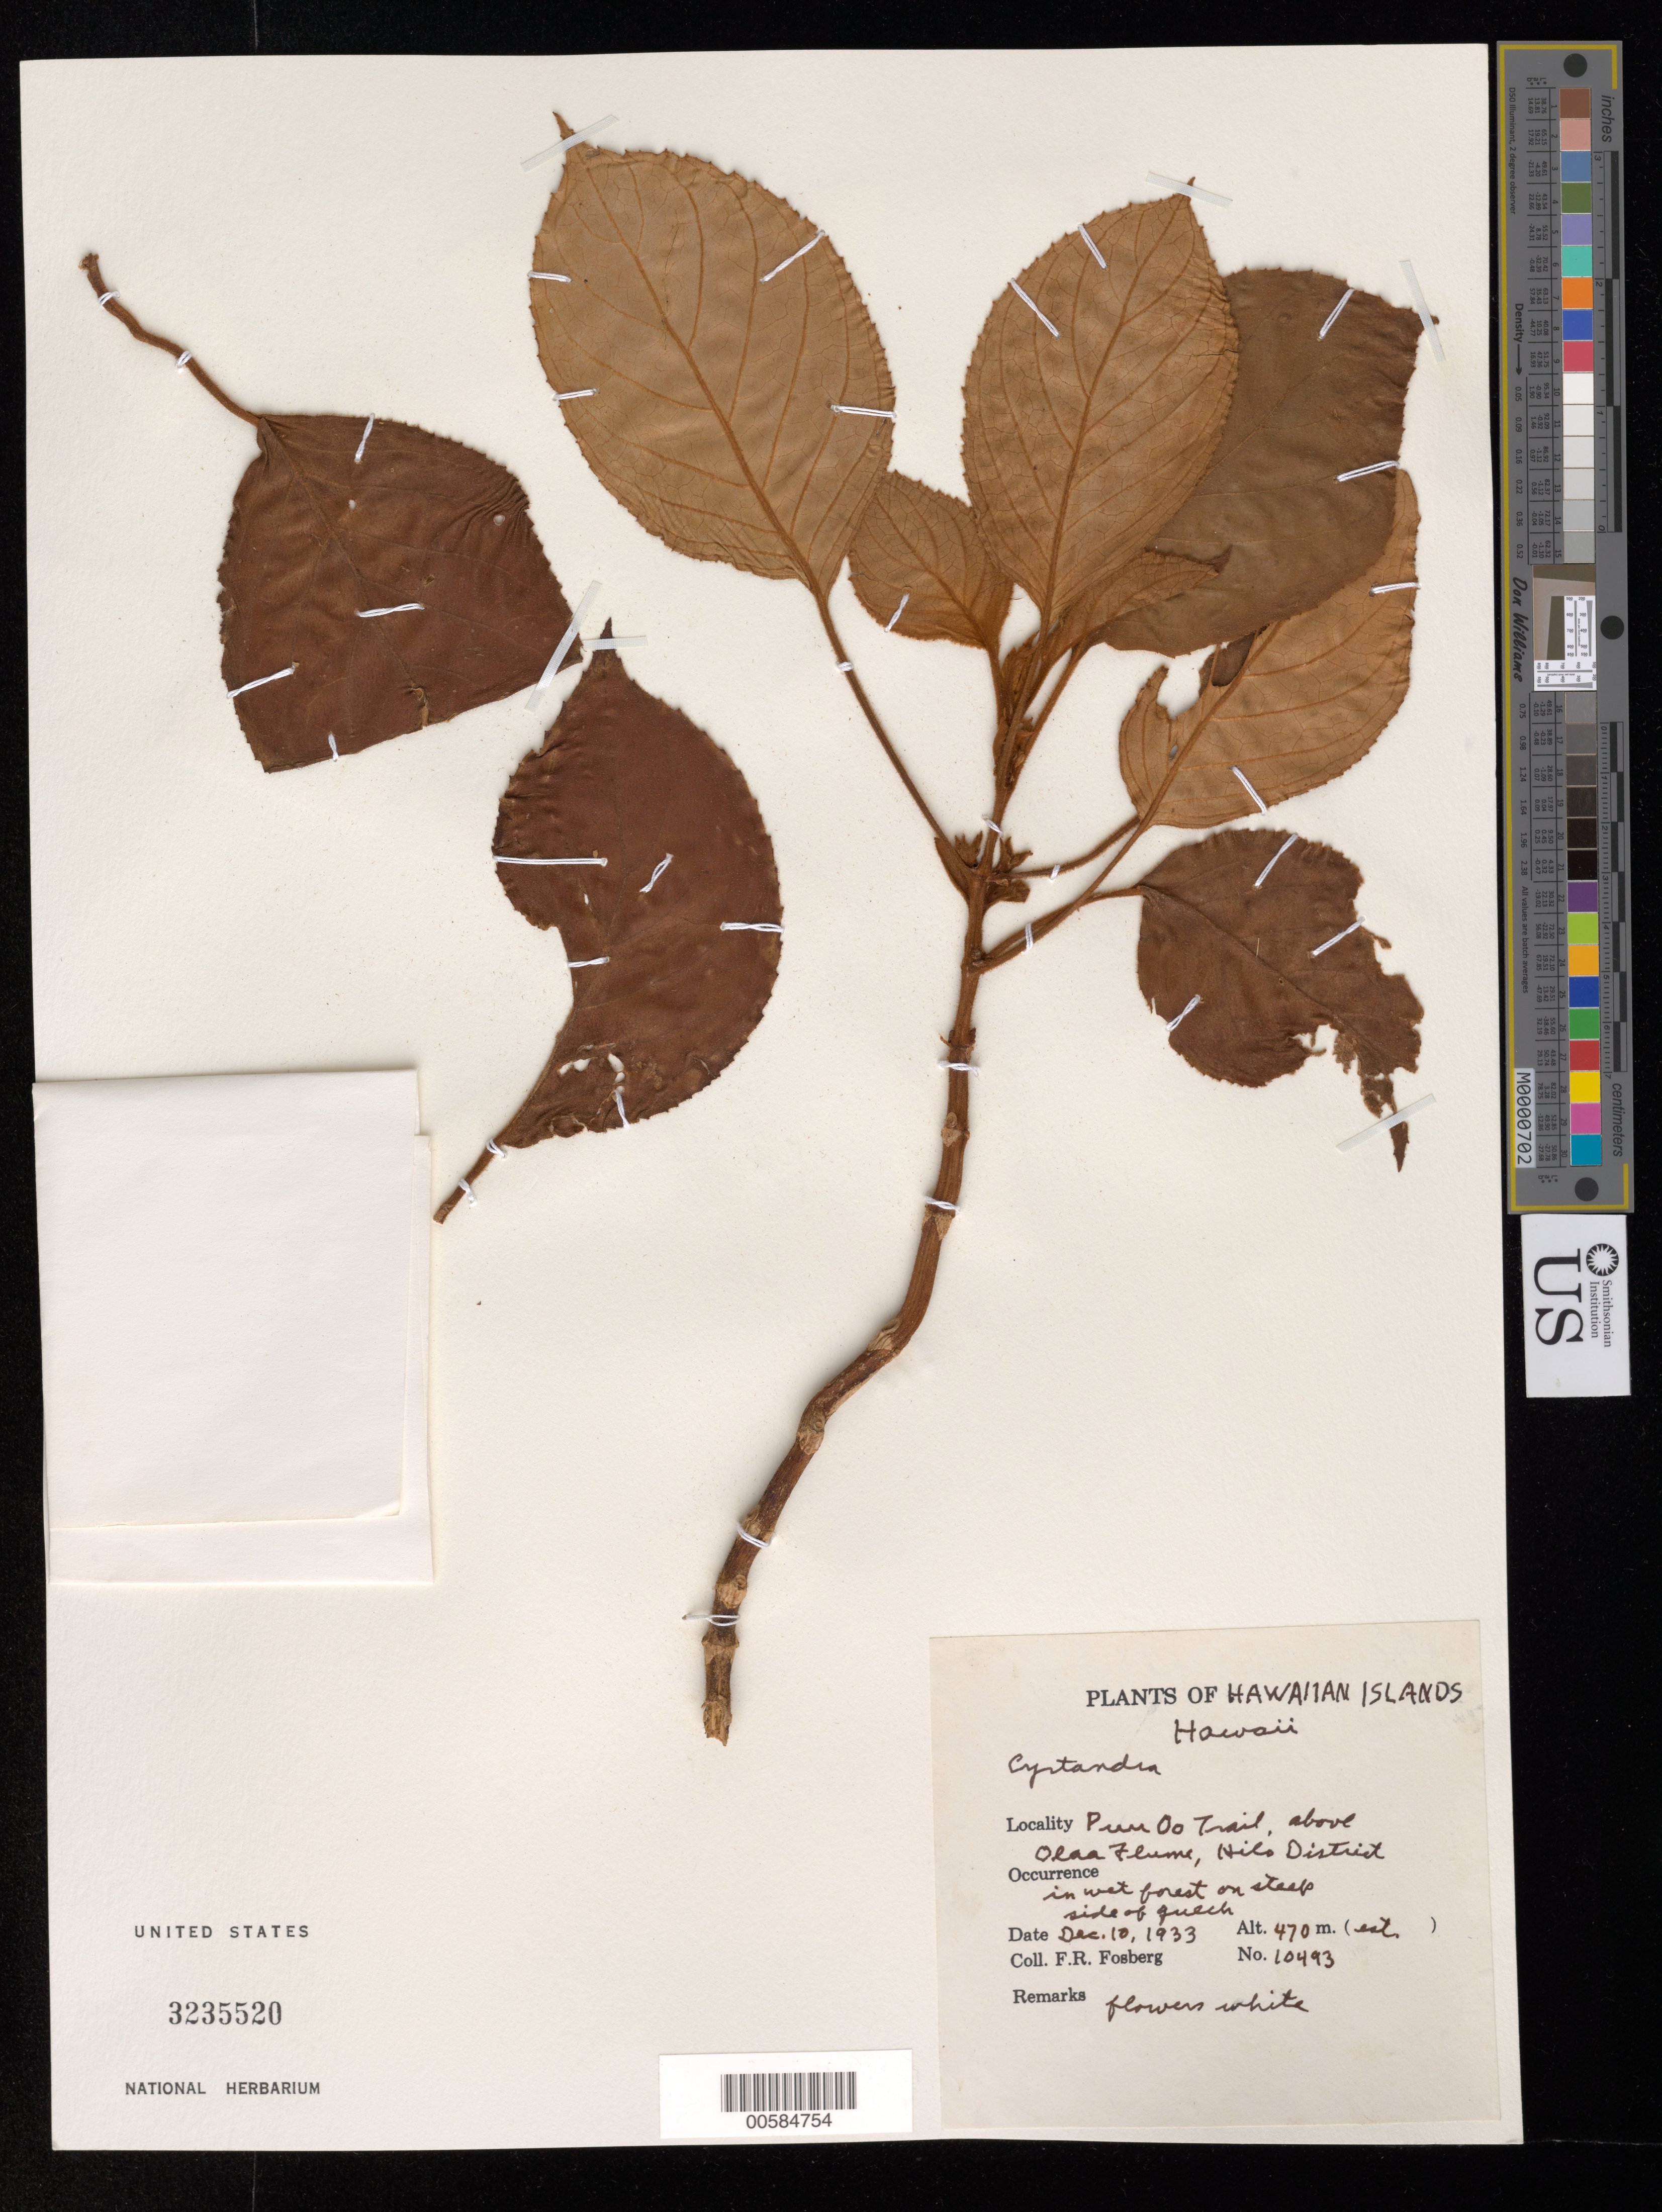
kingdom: Plantae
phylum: Tracheophyta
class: Magnoliopsida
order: Lamiales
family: Gesneriaceae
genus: Cyrtandra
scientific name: Cyrtandra sp.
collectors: F. R. Fosberg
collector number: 10493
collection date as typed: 10 Dec 1933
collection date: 1933-12-10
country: United States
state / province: Hawaii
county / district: Hawaii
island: Hawaii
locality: Puu Oo Trail, above Olaa Flume, Hilo Dist.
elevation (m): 470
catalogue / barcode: US 3235520